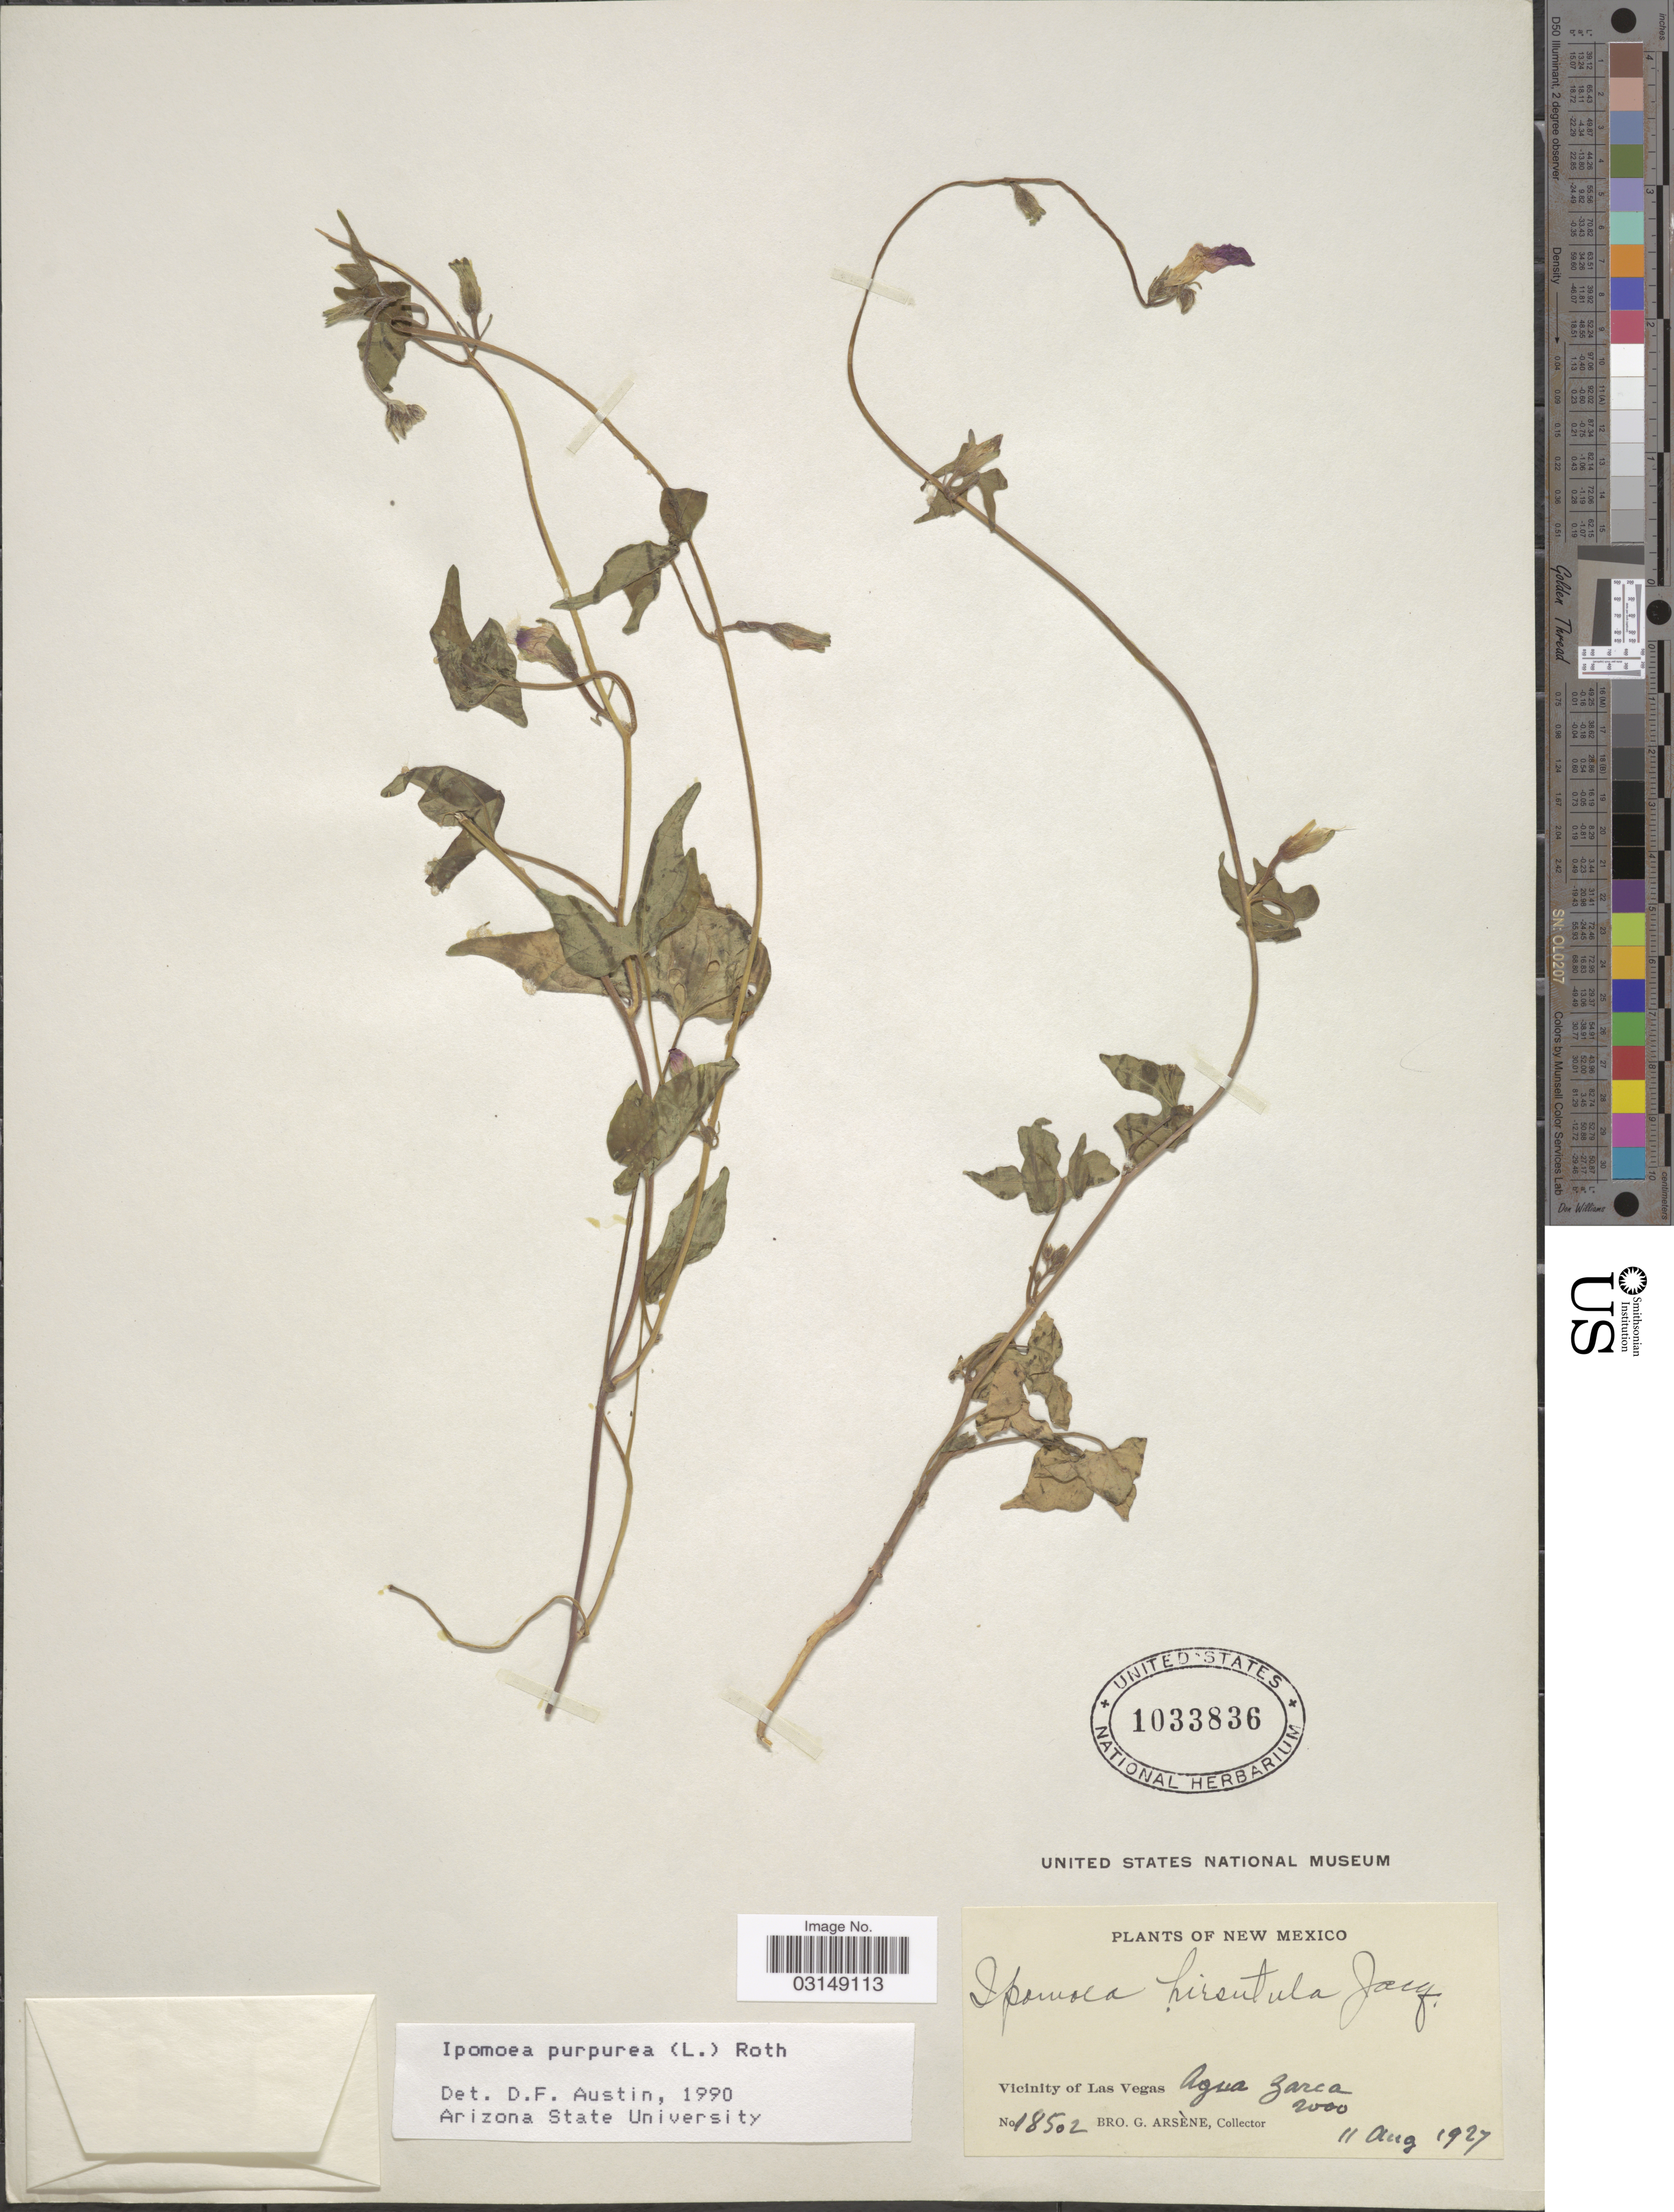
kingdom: Plantae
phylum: Tracheophyta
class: Magnoliopsida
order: Solanales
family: Convolvulaceae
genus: Ipomoea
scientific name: Ipomoea purpurea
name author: (L.) Roth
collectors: Bro. G. Arsène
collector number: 18502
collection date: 1927-08-11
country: United States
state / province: New Mexico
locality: Vicinity of Las Vegas. Agua Zarca.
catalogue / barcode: US 1033836